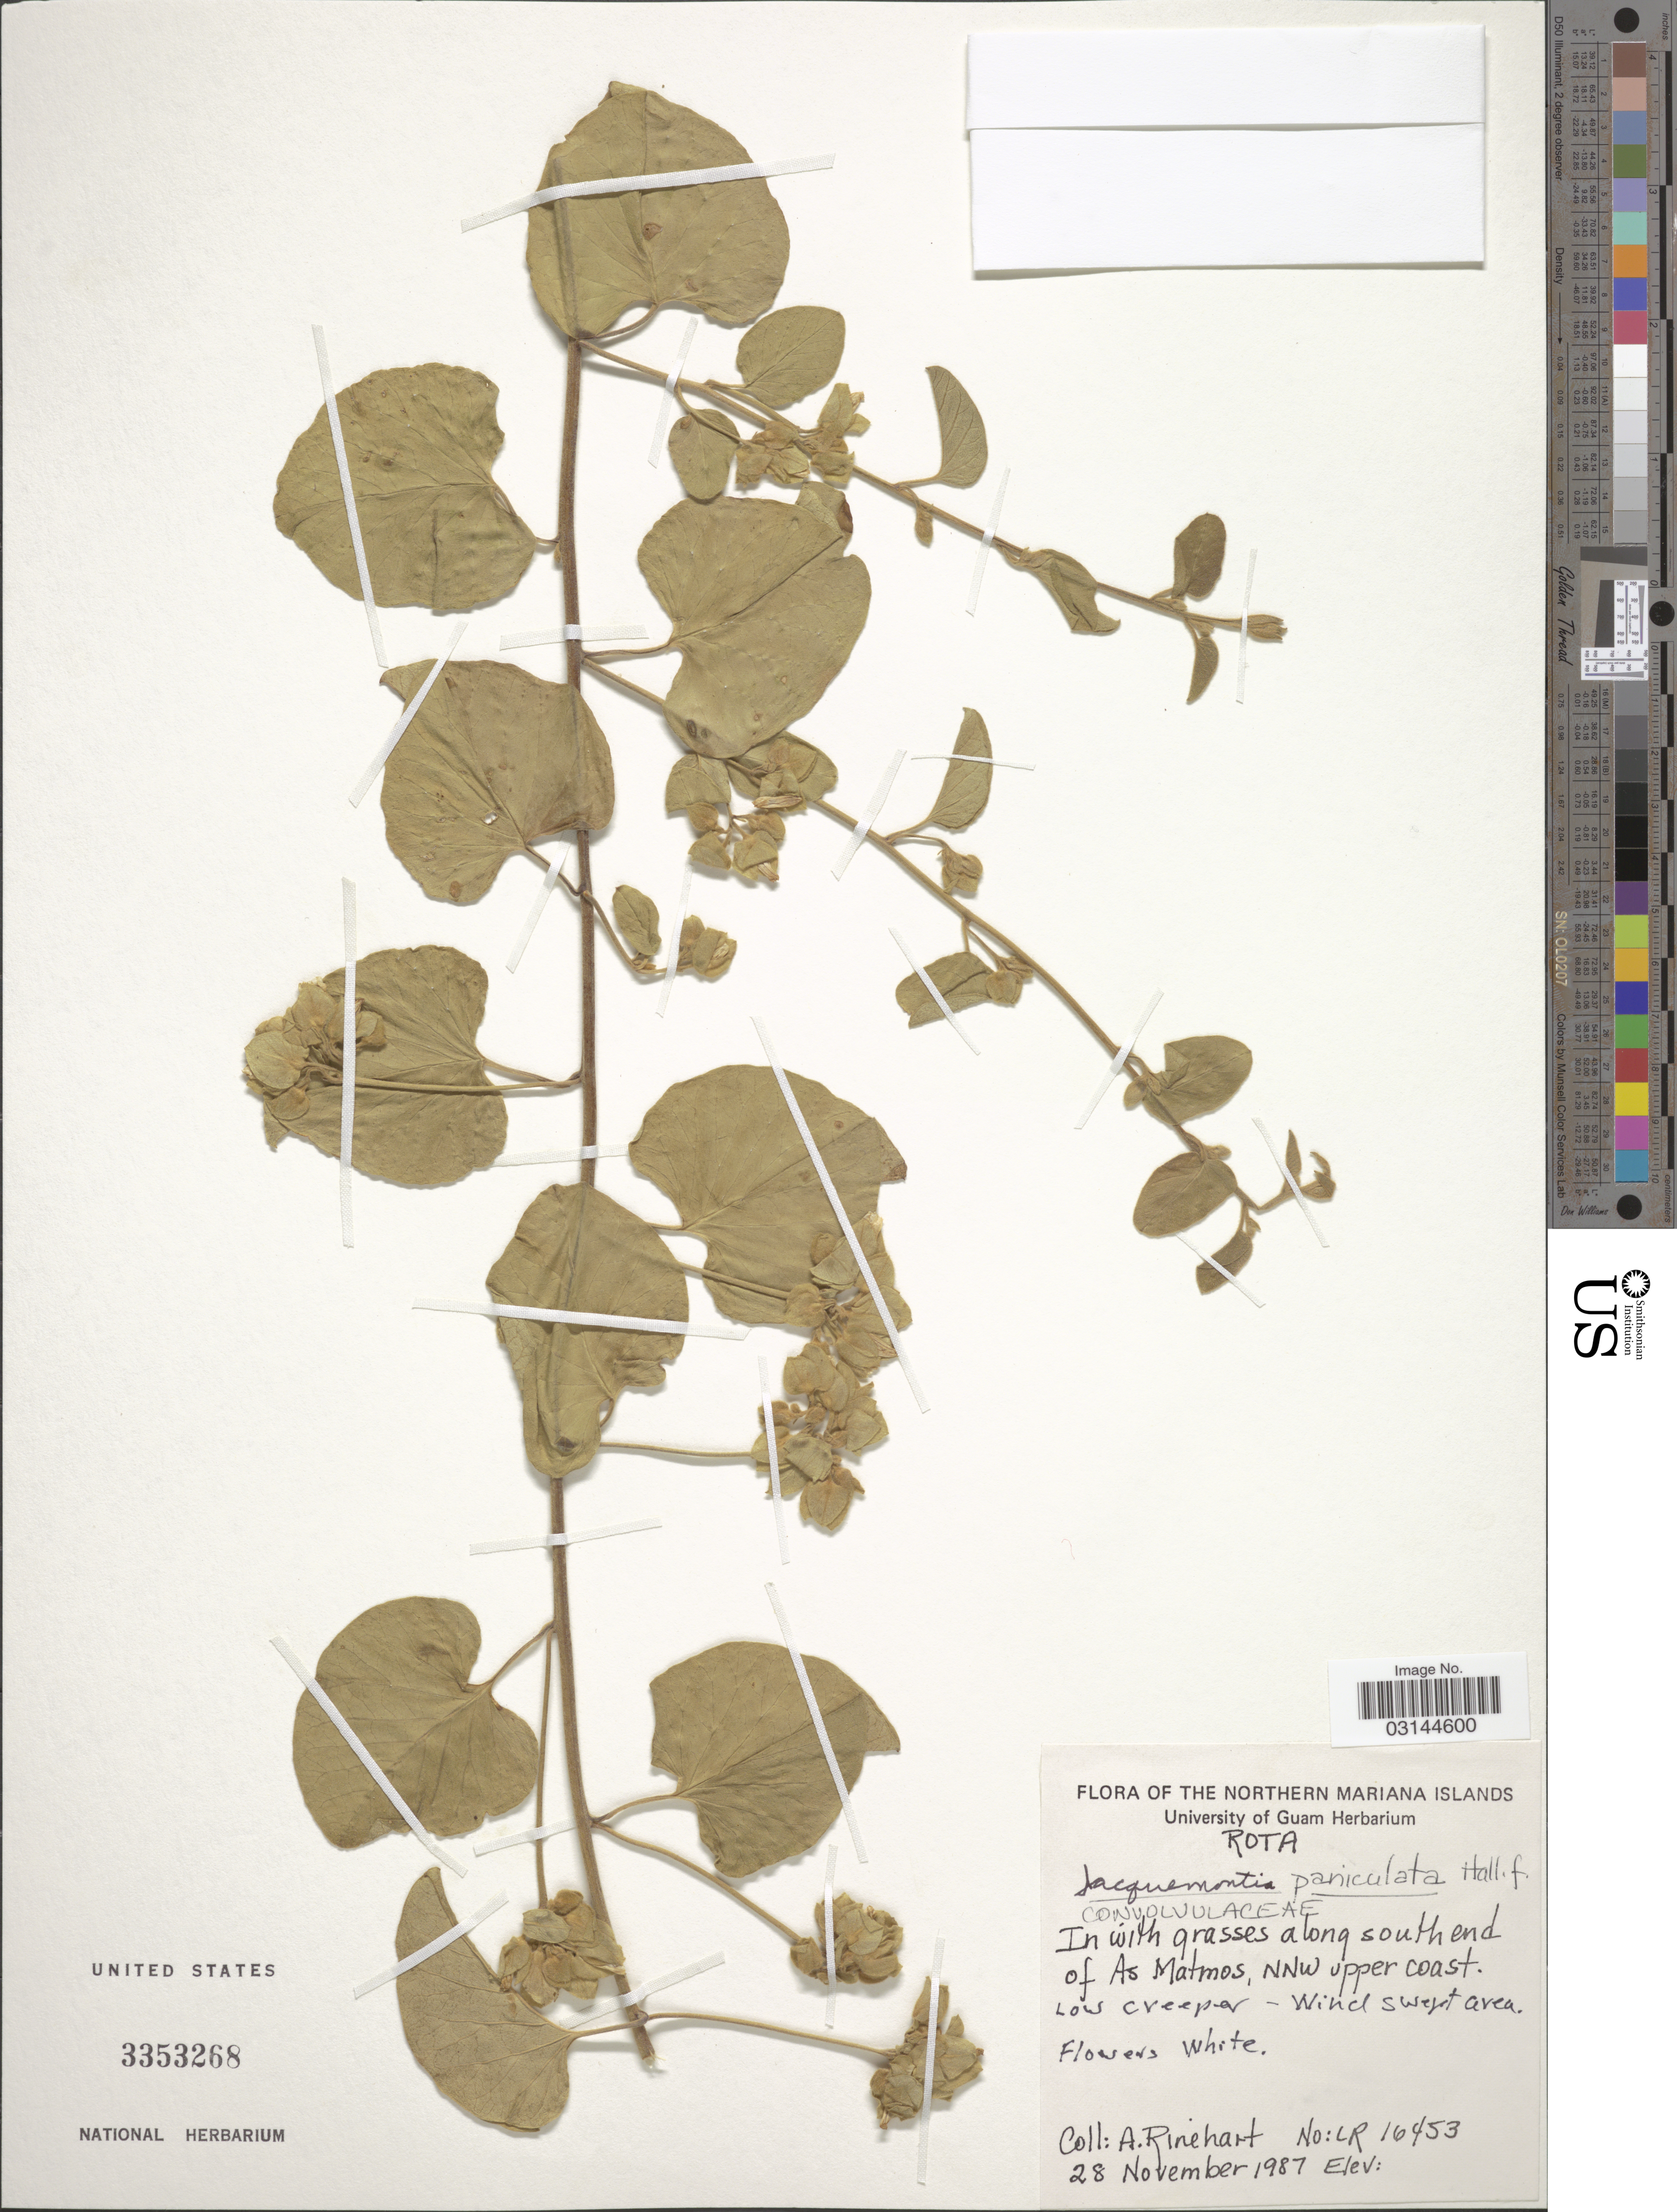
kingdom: Plantae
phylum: Tracheophyta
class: Magnoliopsida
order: Solanales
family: Convolvulaceae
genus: Jacquemontia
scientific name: Jacquemontia paniculata var. tomentosa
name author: (Warb.) Ooststr.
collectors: A. Rinehart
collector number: LR16453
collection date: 1987-11-28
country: Northern Mariana Islands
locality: Rota. Along south end of As Matmos, NNW upper coast.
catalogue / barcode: US 3353268